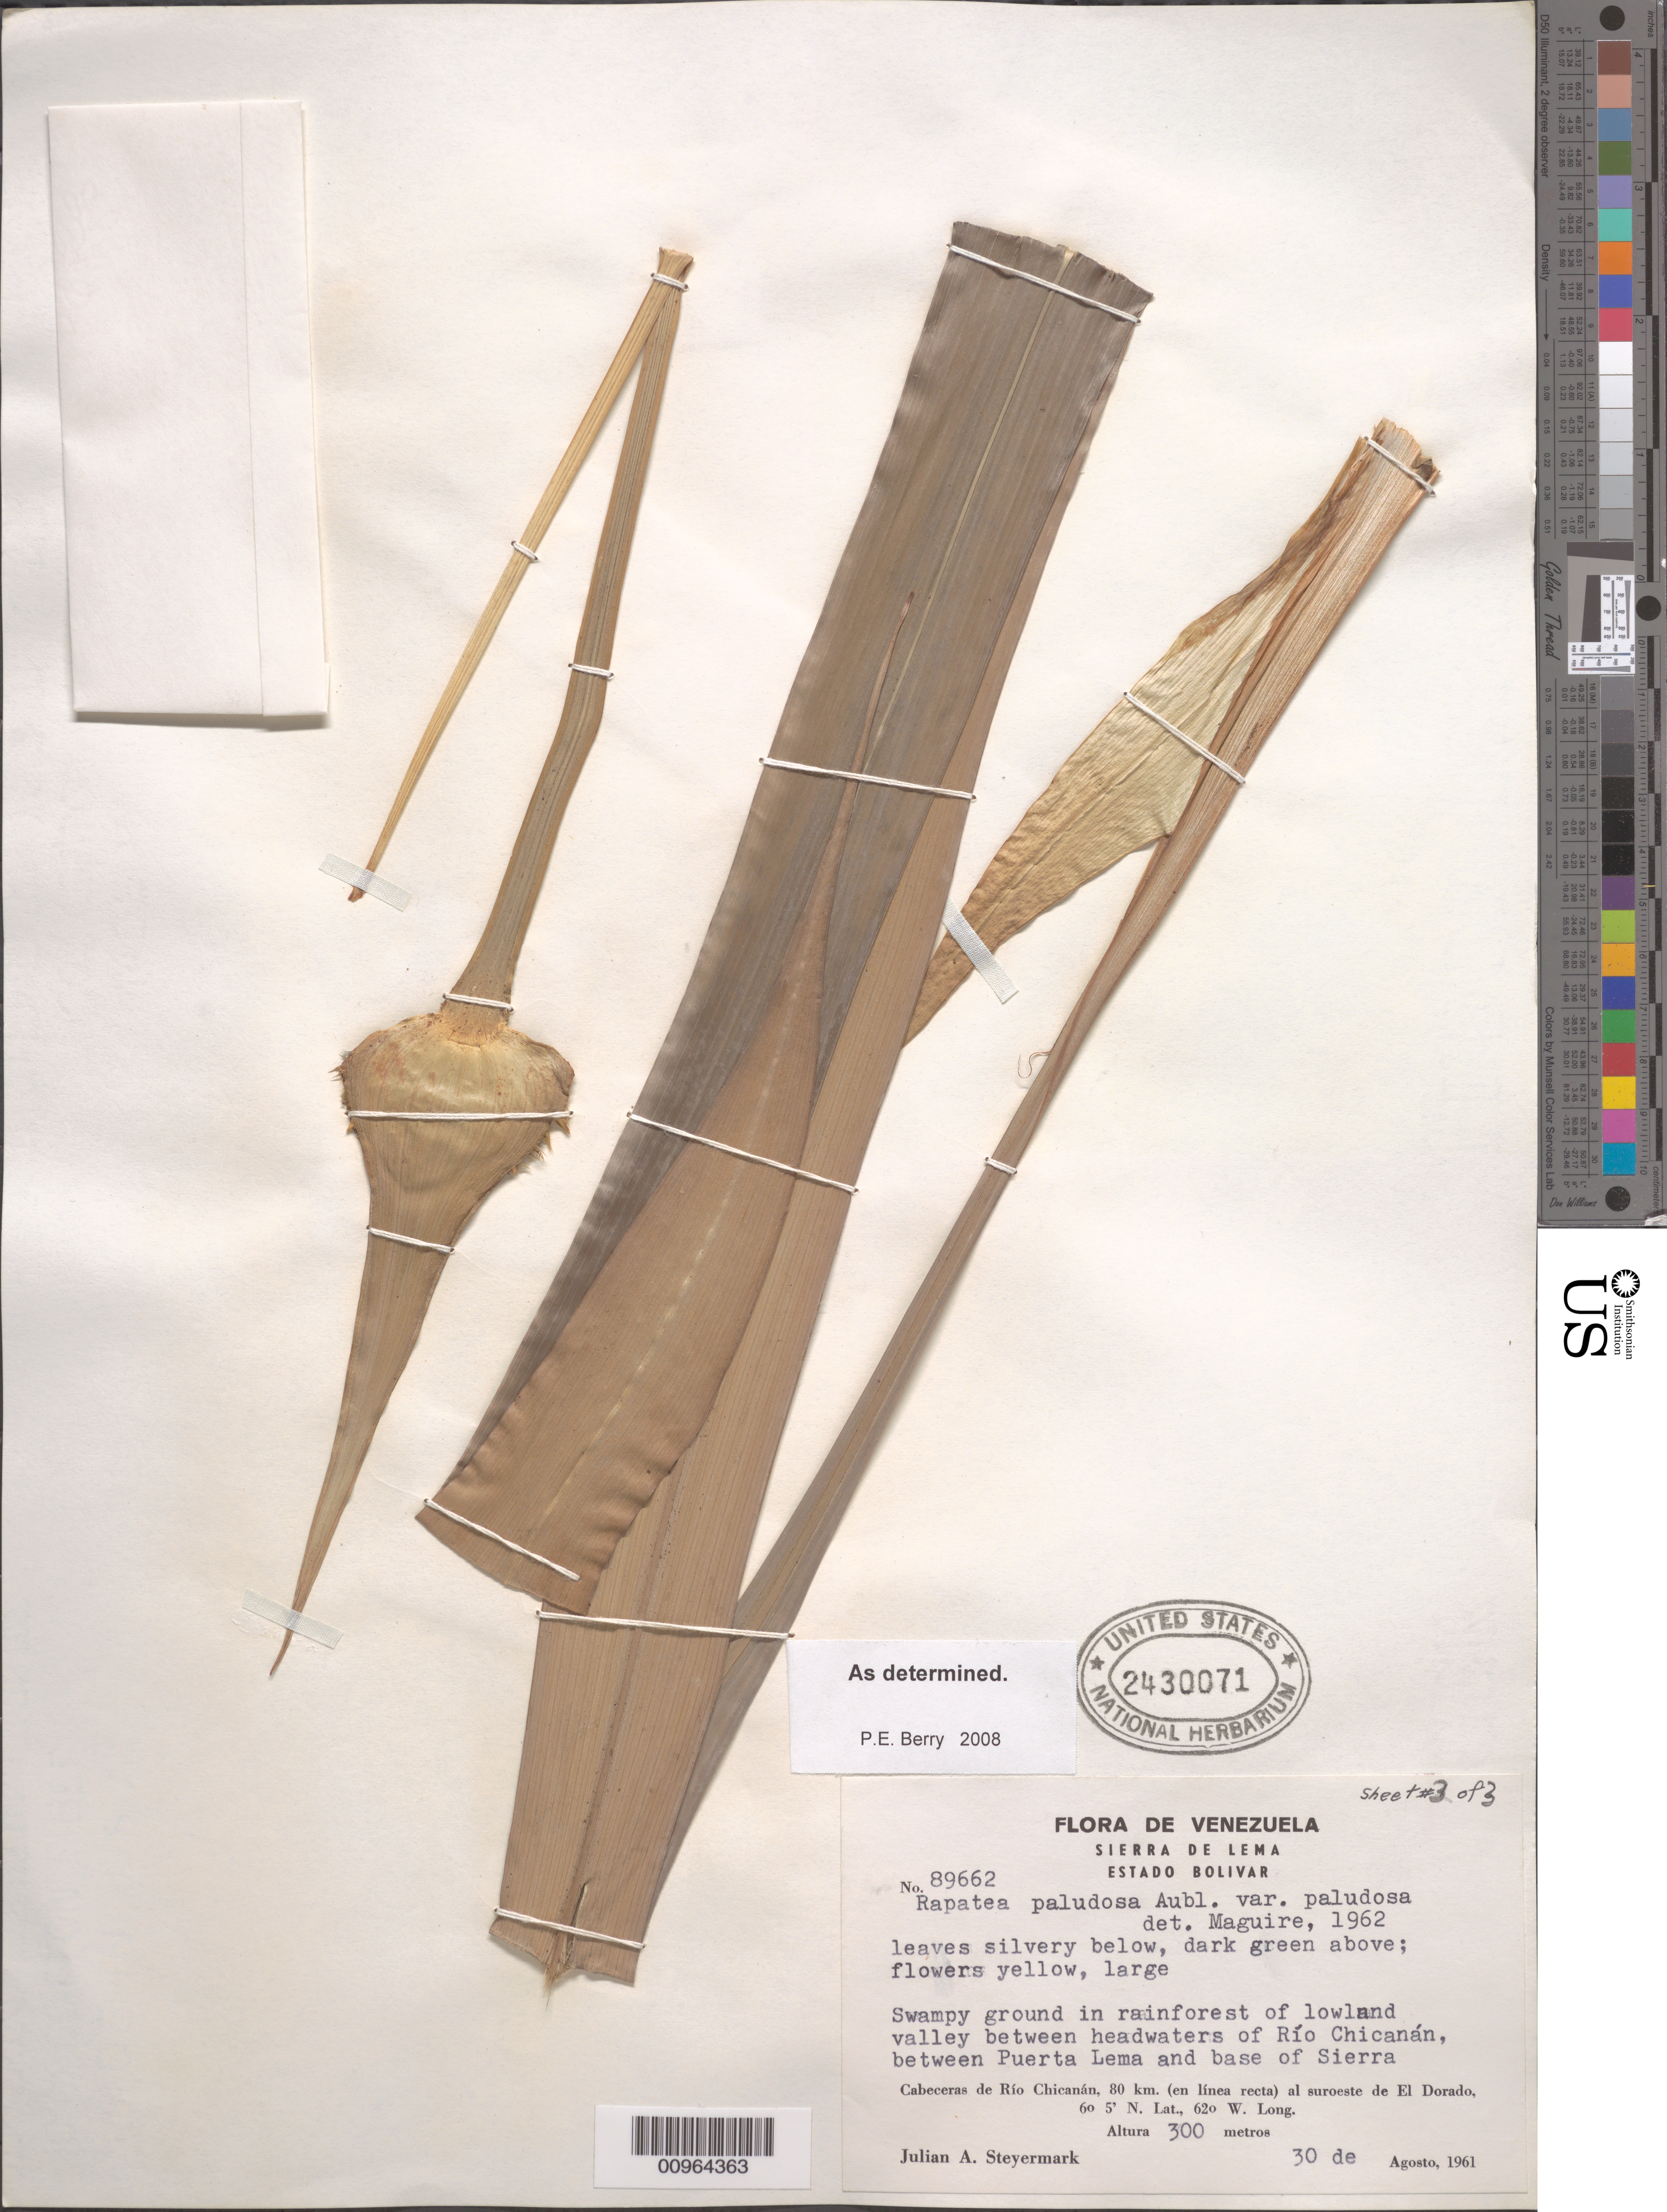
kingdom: Plantae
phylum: Tracheophyta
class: Liliopsida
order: Poales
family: Rapateaceae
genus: Rapatea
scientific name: Rapatea paludosa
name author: Aubl.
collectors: J. Steyermark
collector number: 89662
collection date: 1961-08-30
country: Venezuela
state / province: Bolivar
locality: Sierra de Lema. In rainforest of lowland valley between headwaters of Río Chicanán, between Puerta Lema and base of Sierra. Cabeceras de Río Chicanán, 80 km. (en línea recta) al suroeste de El Dorado.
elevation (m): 300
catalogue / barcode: US 2430071